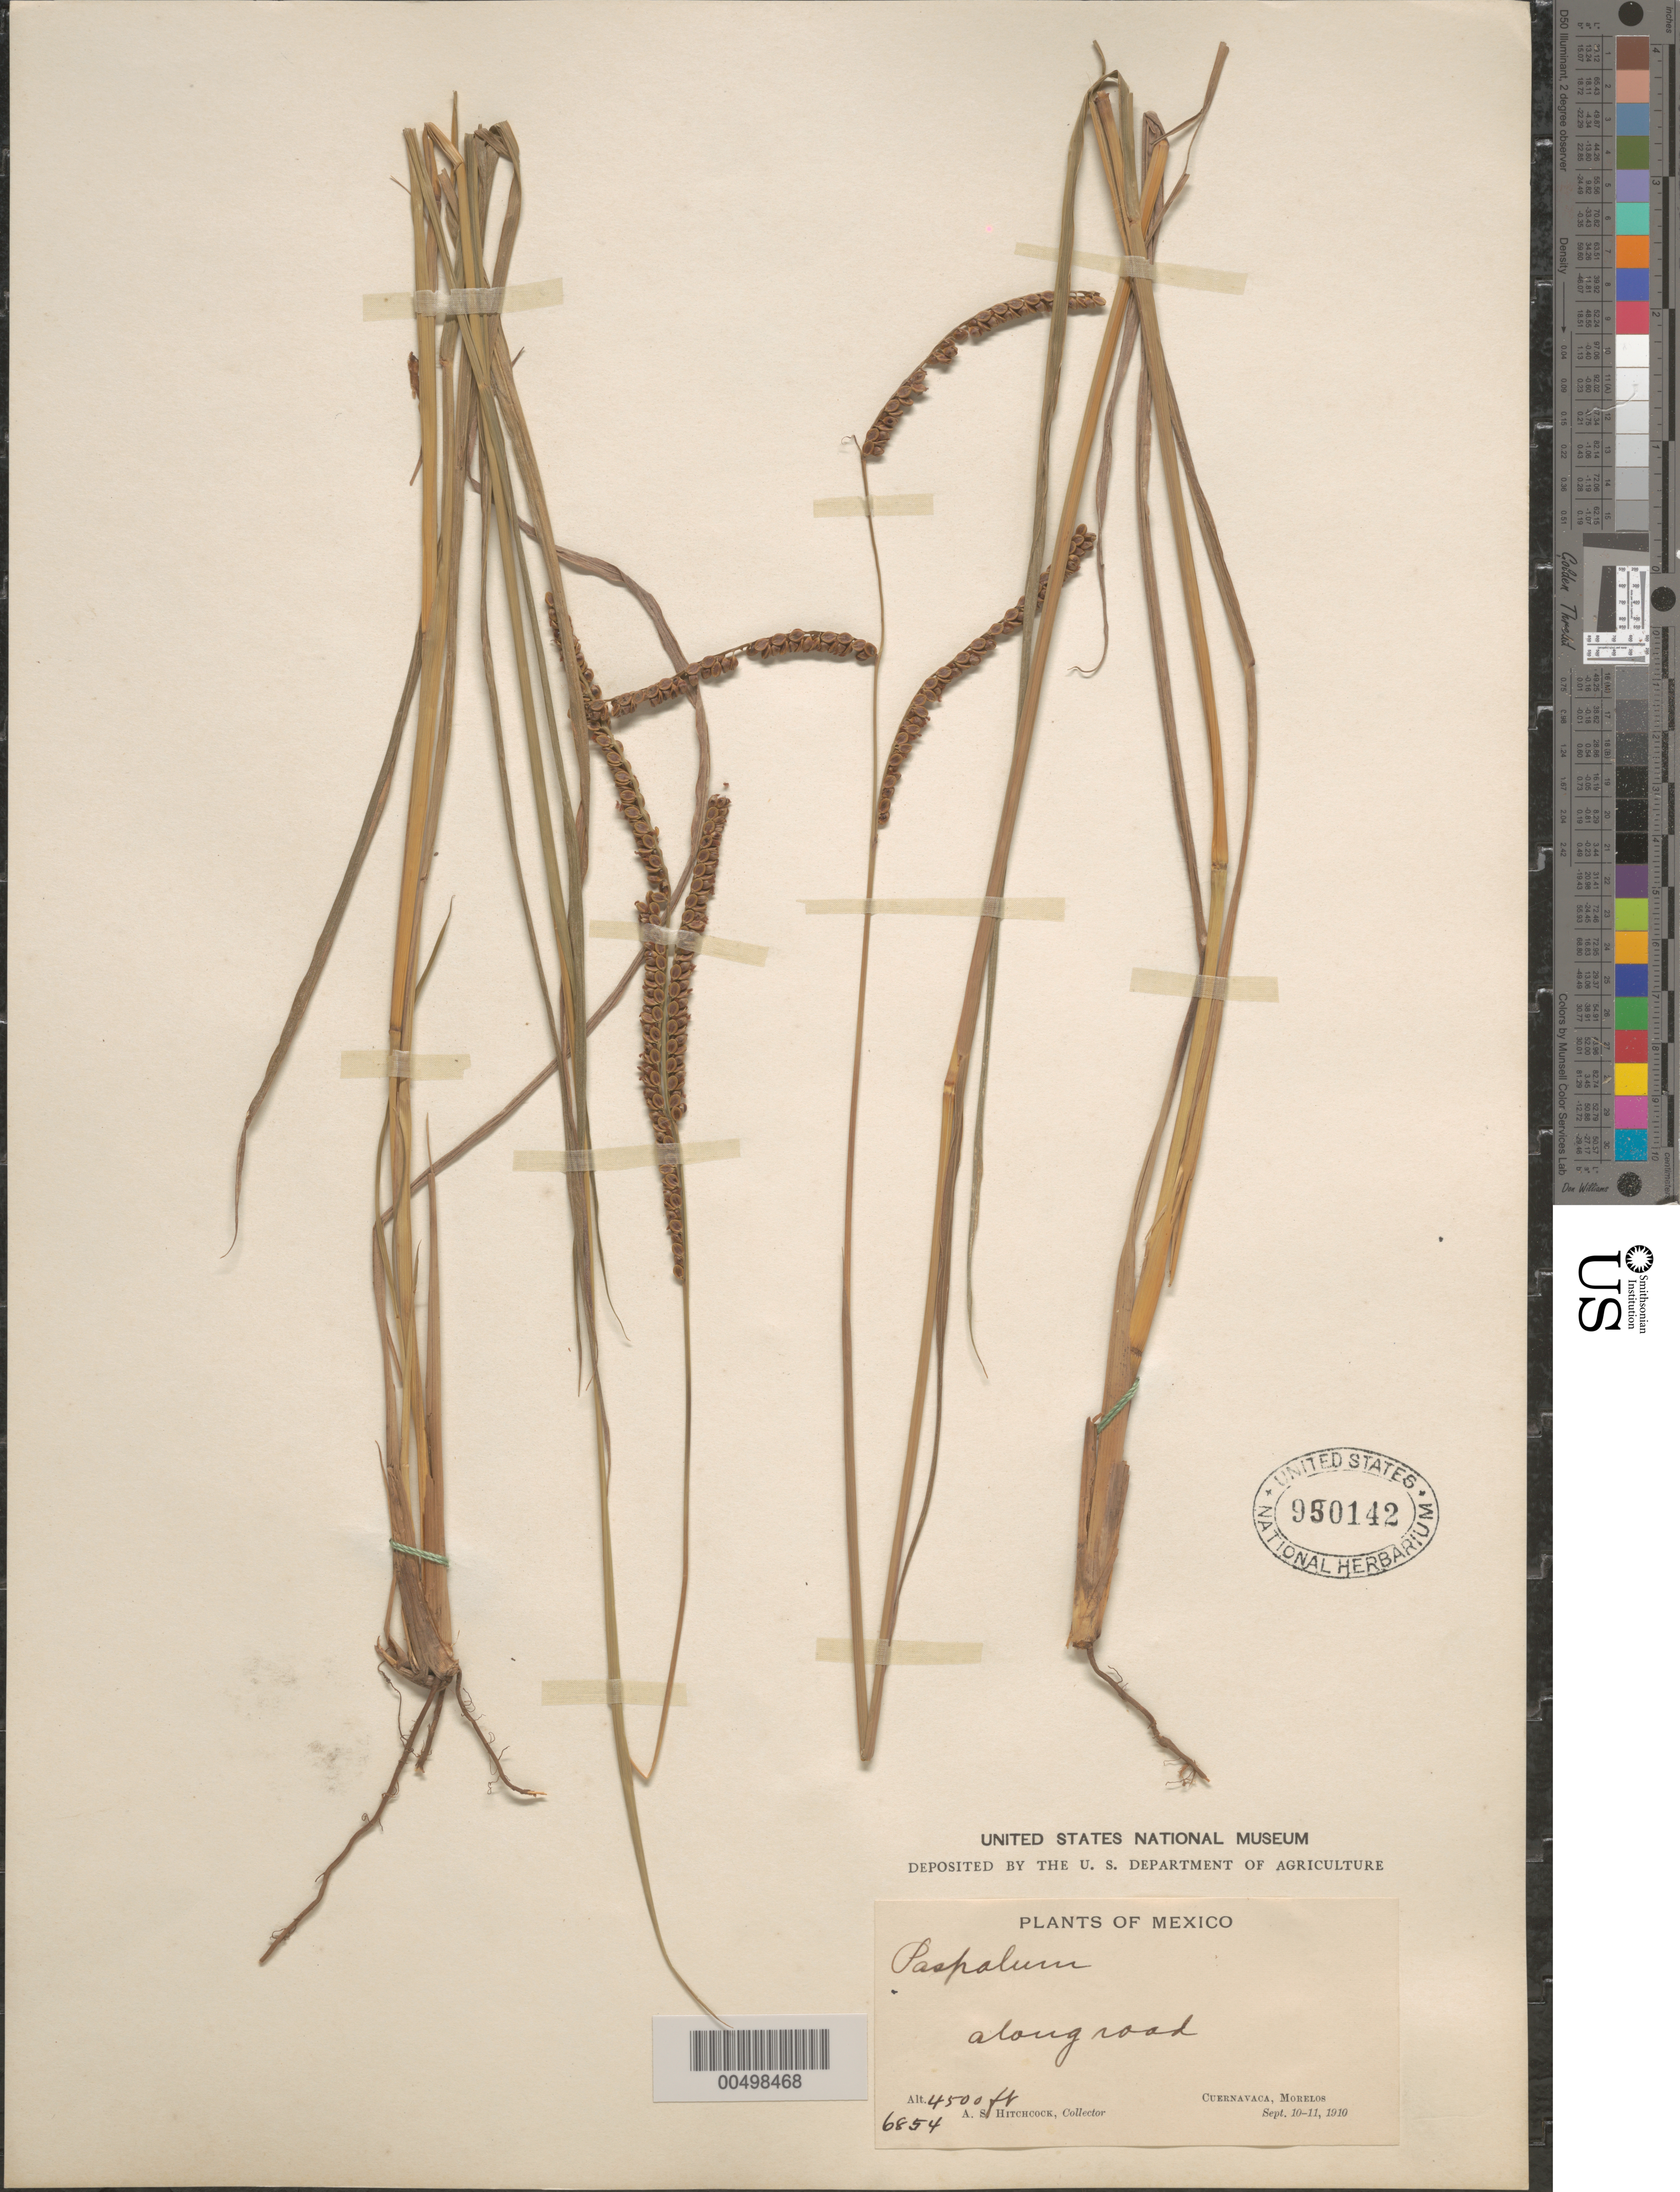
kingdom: Plantae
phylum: Tracheophyta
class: Liliopsida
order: Poales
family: Poaceae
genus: Paspalum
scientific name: Paspalum plicatulum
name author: Michx.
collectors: A. S. Hitchcock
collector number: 6854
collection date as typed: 10 Sep 1910 to 11 Sep 1910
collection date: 1910-09-11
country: Mexico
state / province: Morelos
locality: Cuernavaca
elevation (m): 1372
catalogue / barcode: US 950142